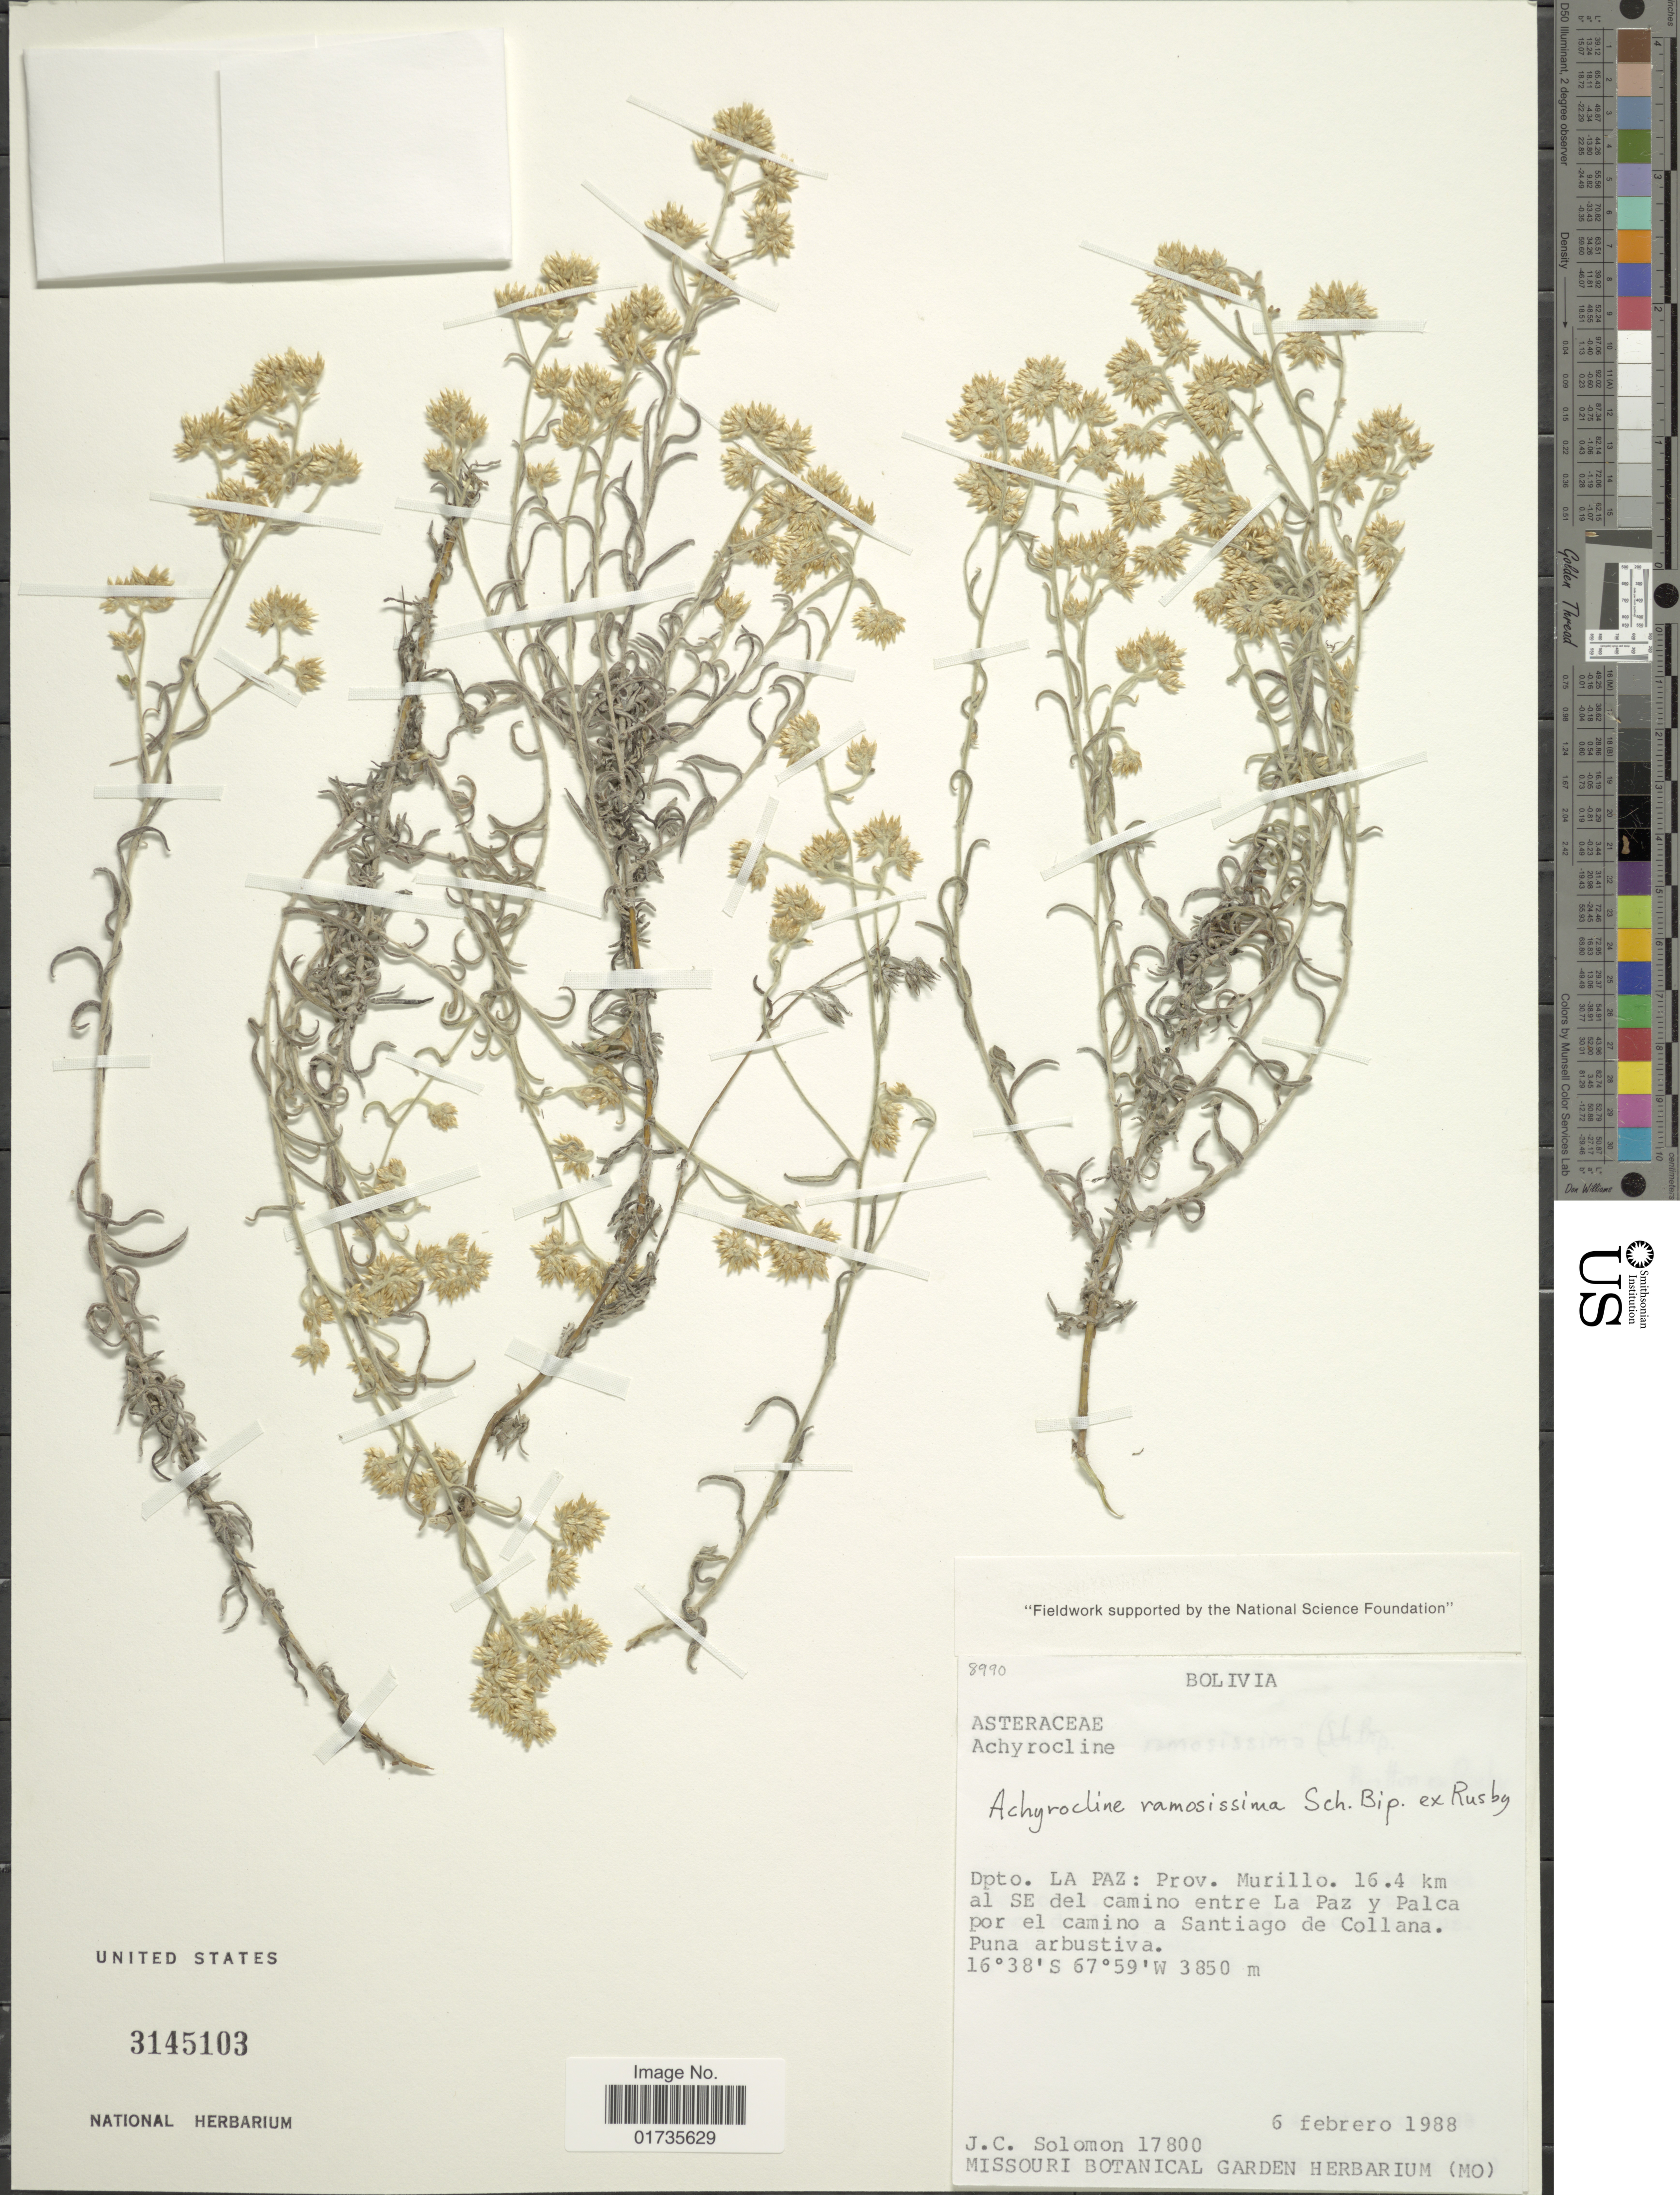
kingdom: Plantae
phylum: Tracheophyta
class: Magnoliopsida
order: Asterales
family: Asteraceae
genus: Achyrocline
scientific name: Achyrocline ramosissima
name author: (Sch. Bip.) Britton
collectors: J. C. Solomon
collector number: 17800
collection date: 1988-02-06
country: Bolivia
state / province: La Paz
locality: Bolivia. Dpto. La Paz: Prov. Murillo. 16.4 km al SE del camino entre La Paz y Palca por el camino a Santiago de Collana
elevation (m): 3850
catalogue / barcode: US 3145103